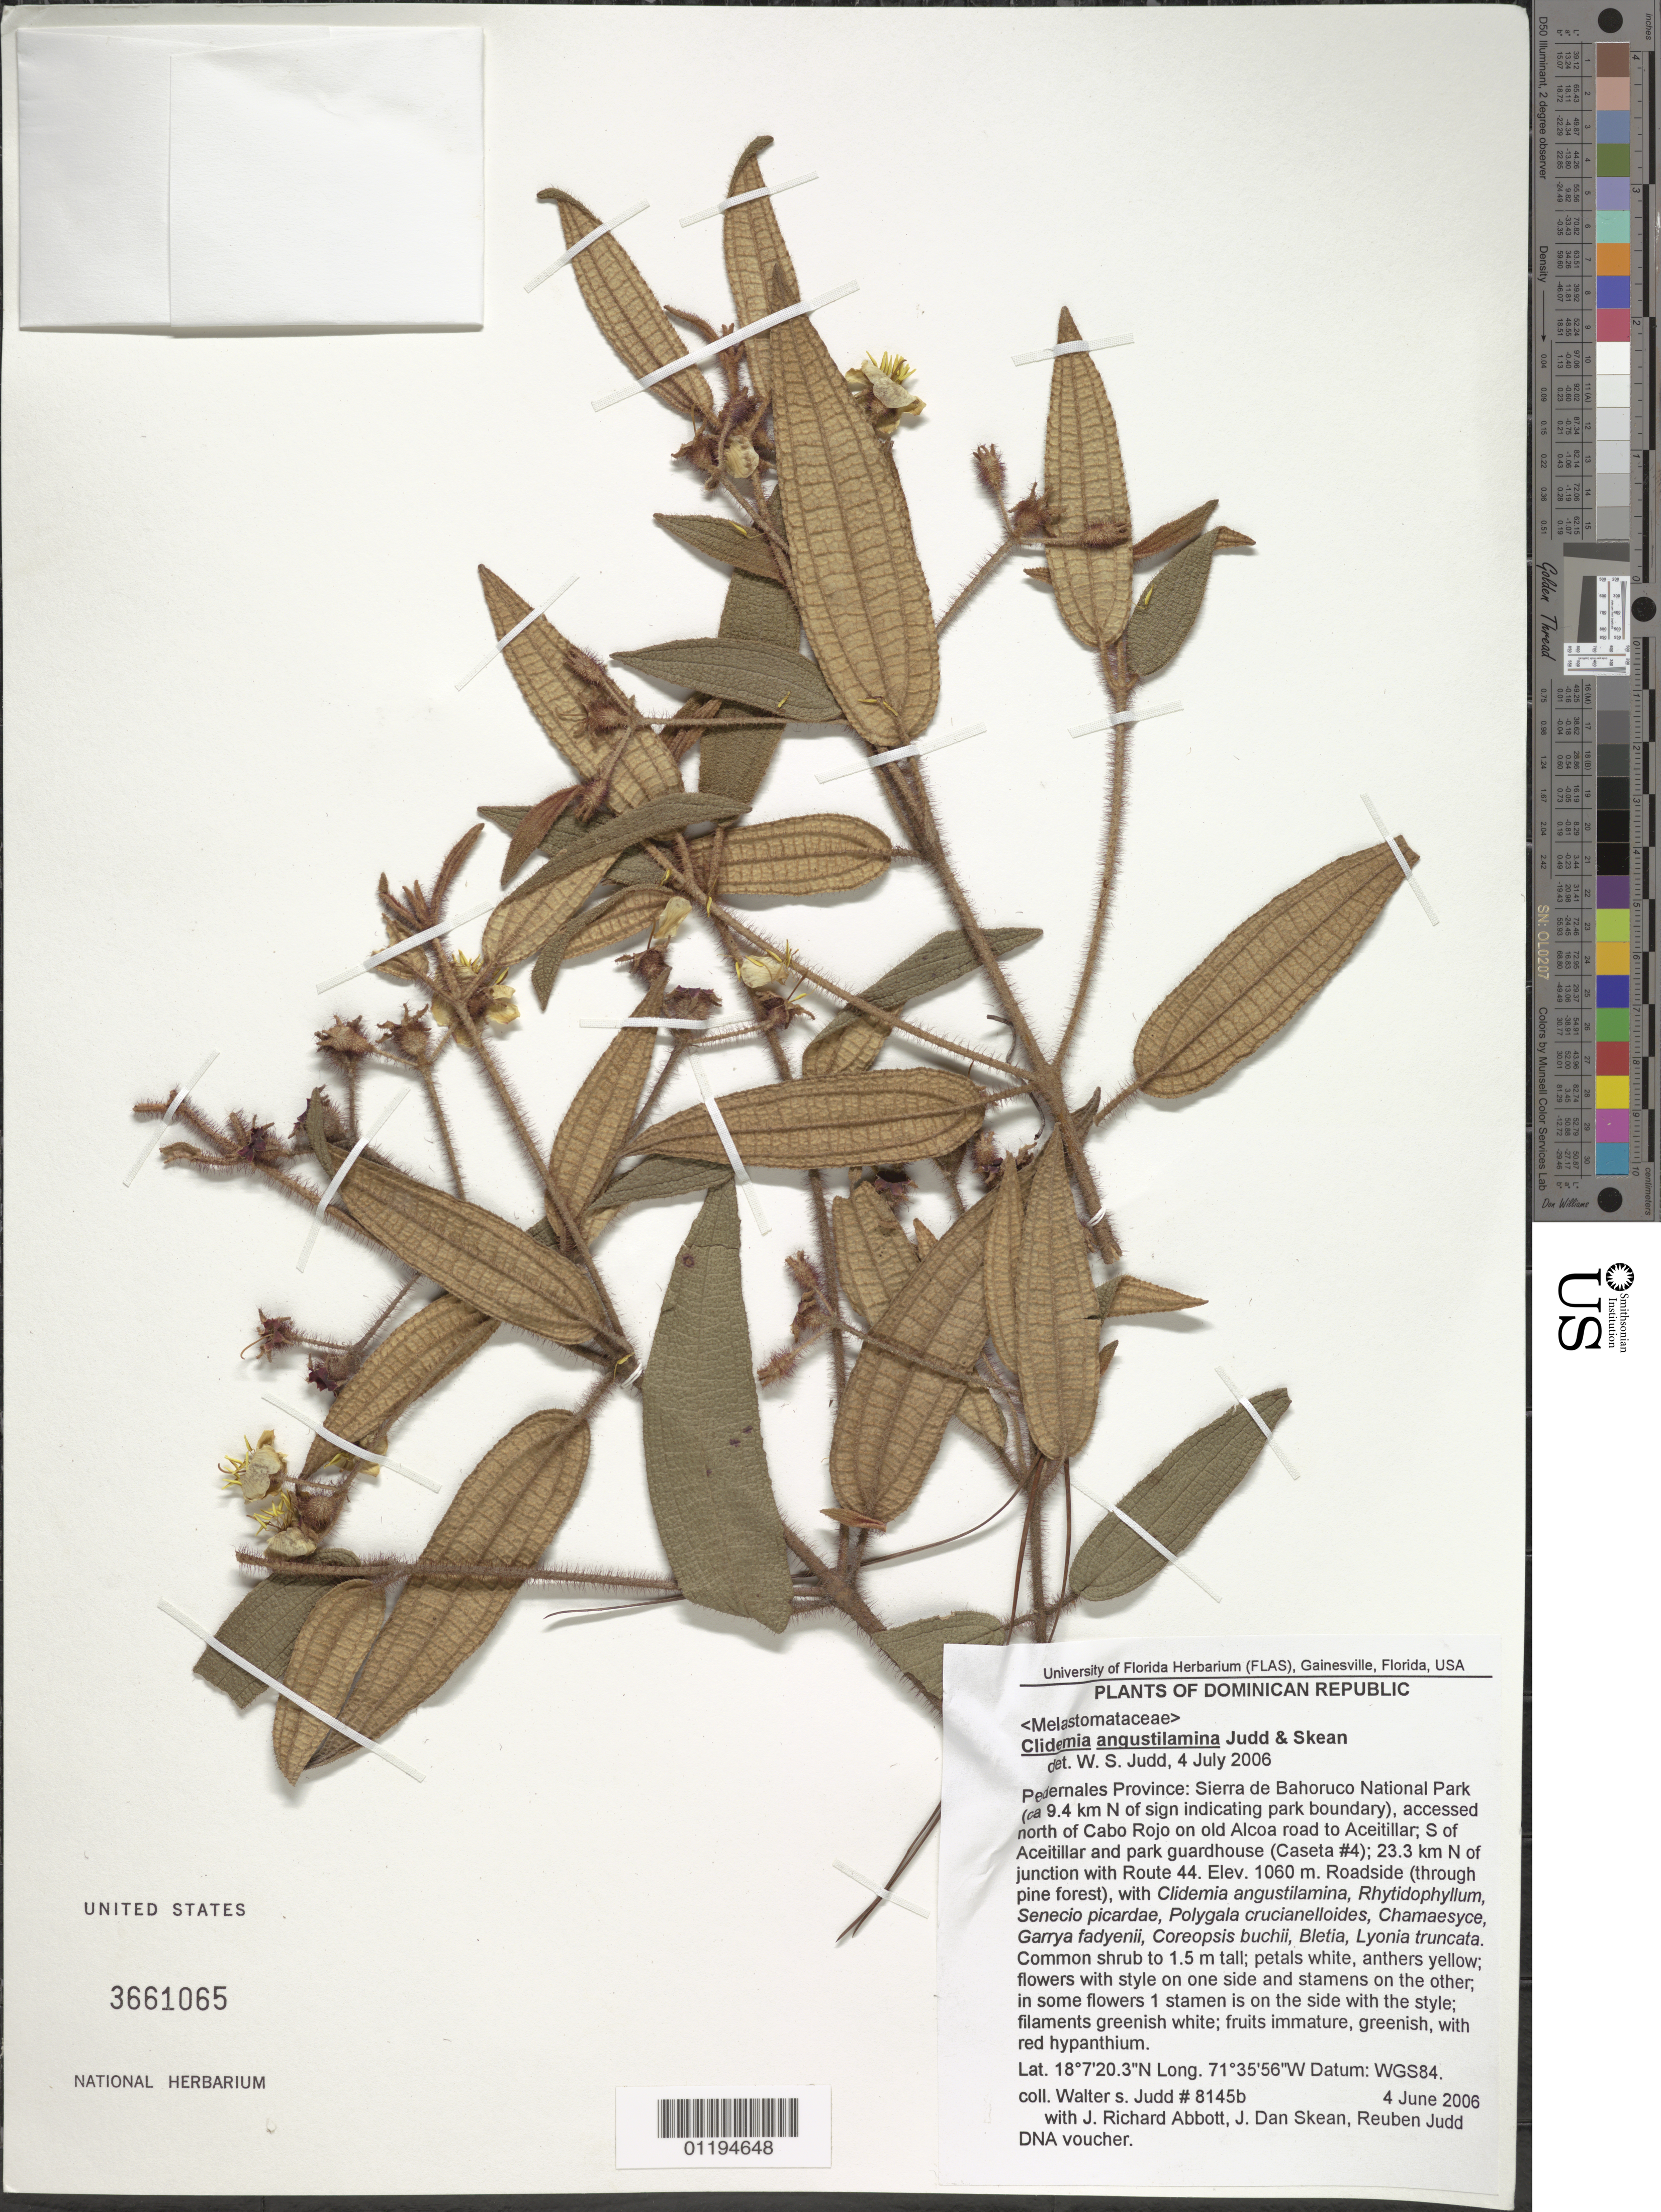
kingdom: Plantae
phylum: Tracheophyta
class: Magnoliopsida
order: Myrtales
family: Melastomataceae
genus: Clidemia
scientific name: Clidemia angustilamina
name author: Judd & Skean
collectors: W. S. Judd, J. R. Abbott, J. Skean & R. Judd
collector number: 8145b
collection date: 2006-06-03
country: Dominican Republic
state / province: Pedernales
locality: Sierra de Bahoruco National Park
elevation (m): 1060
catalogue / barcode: US 3661065